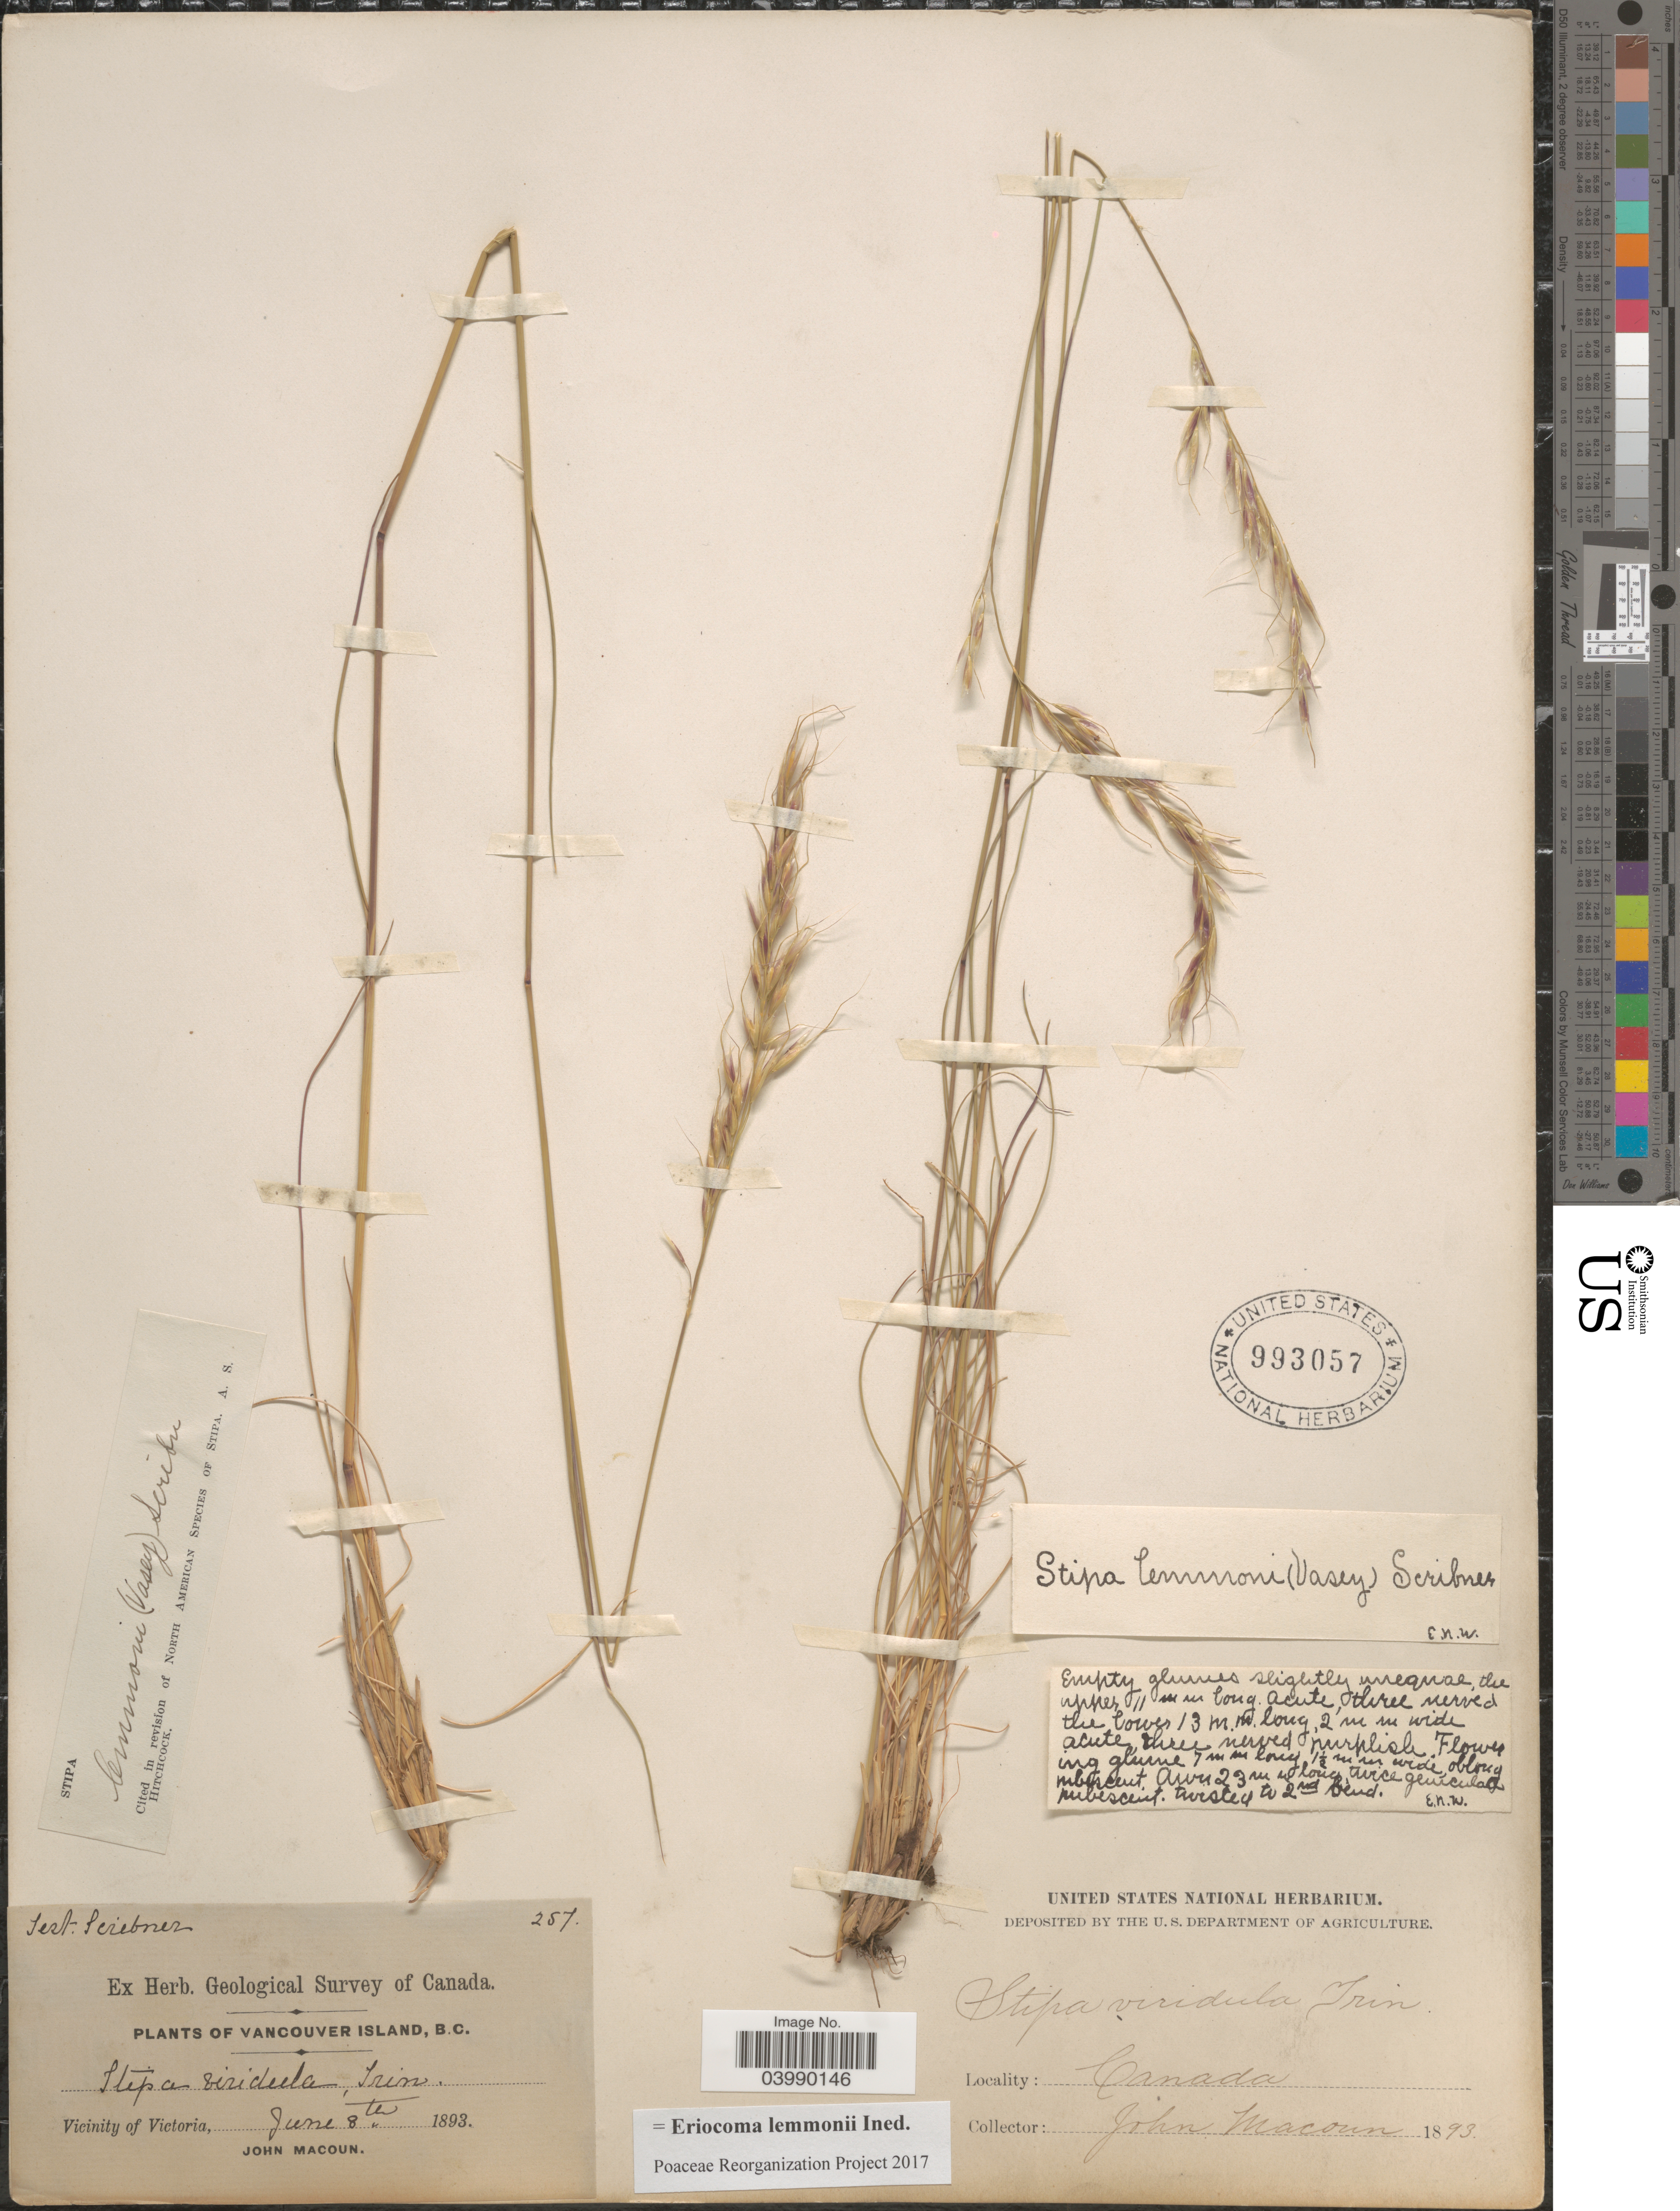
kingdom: Plantae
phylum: Tracheophyta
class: Liliopsida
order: Poales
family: Poaceae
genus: Eriocoma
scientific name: Eriocoma lemmonii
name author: (Vasey) Romasch.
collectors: J. Macoun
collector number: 257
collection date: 1893-06-08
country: Canada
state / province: British Columbia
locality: Vancouver Island. Vicinity of Victoria.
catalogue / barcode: US 993057